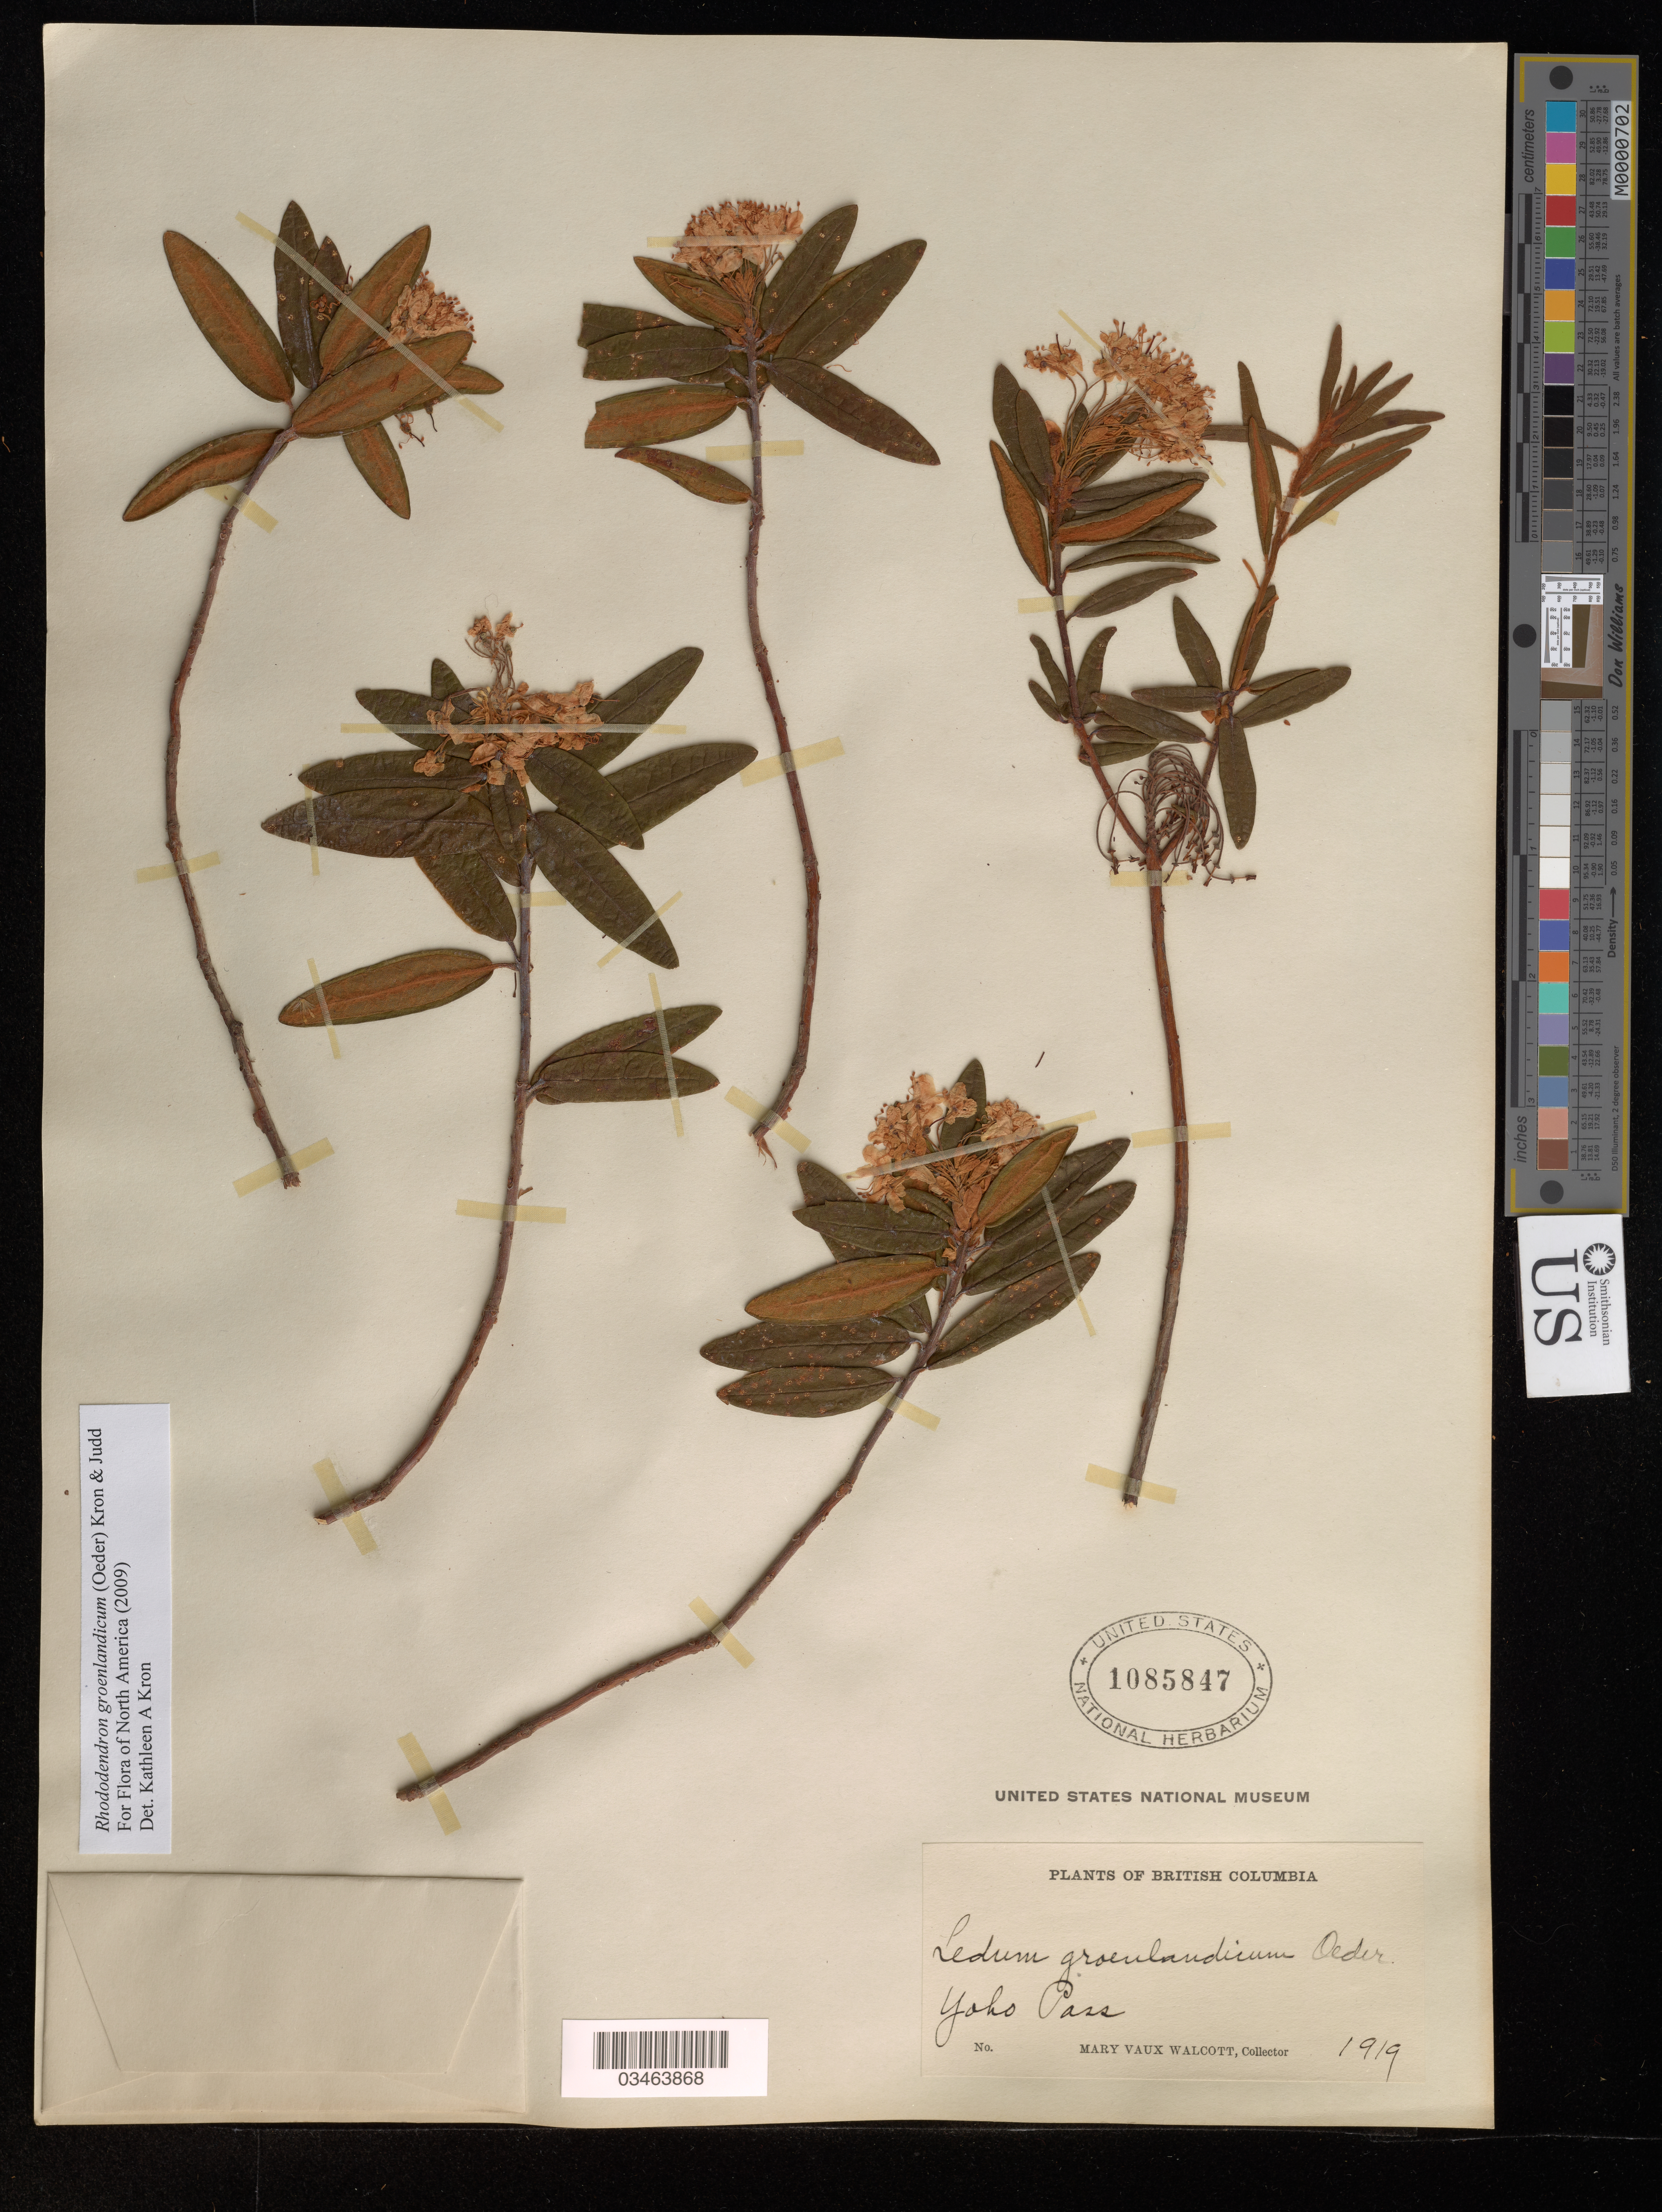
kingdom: Plantae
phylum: Tracheophyta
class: Magnoliopsida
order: Ericales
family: Ericaceae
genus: Rhododendron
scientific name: Rhododendron groenlandicum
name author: (Oeder) Kron & Judd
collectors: M. Walcott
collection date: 1919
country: Canada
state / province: British Columbia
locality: Yoho Pass.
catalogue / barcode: US 1085847